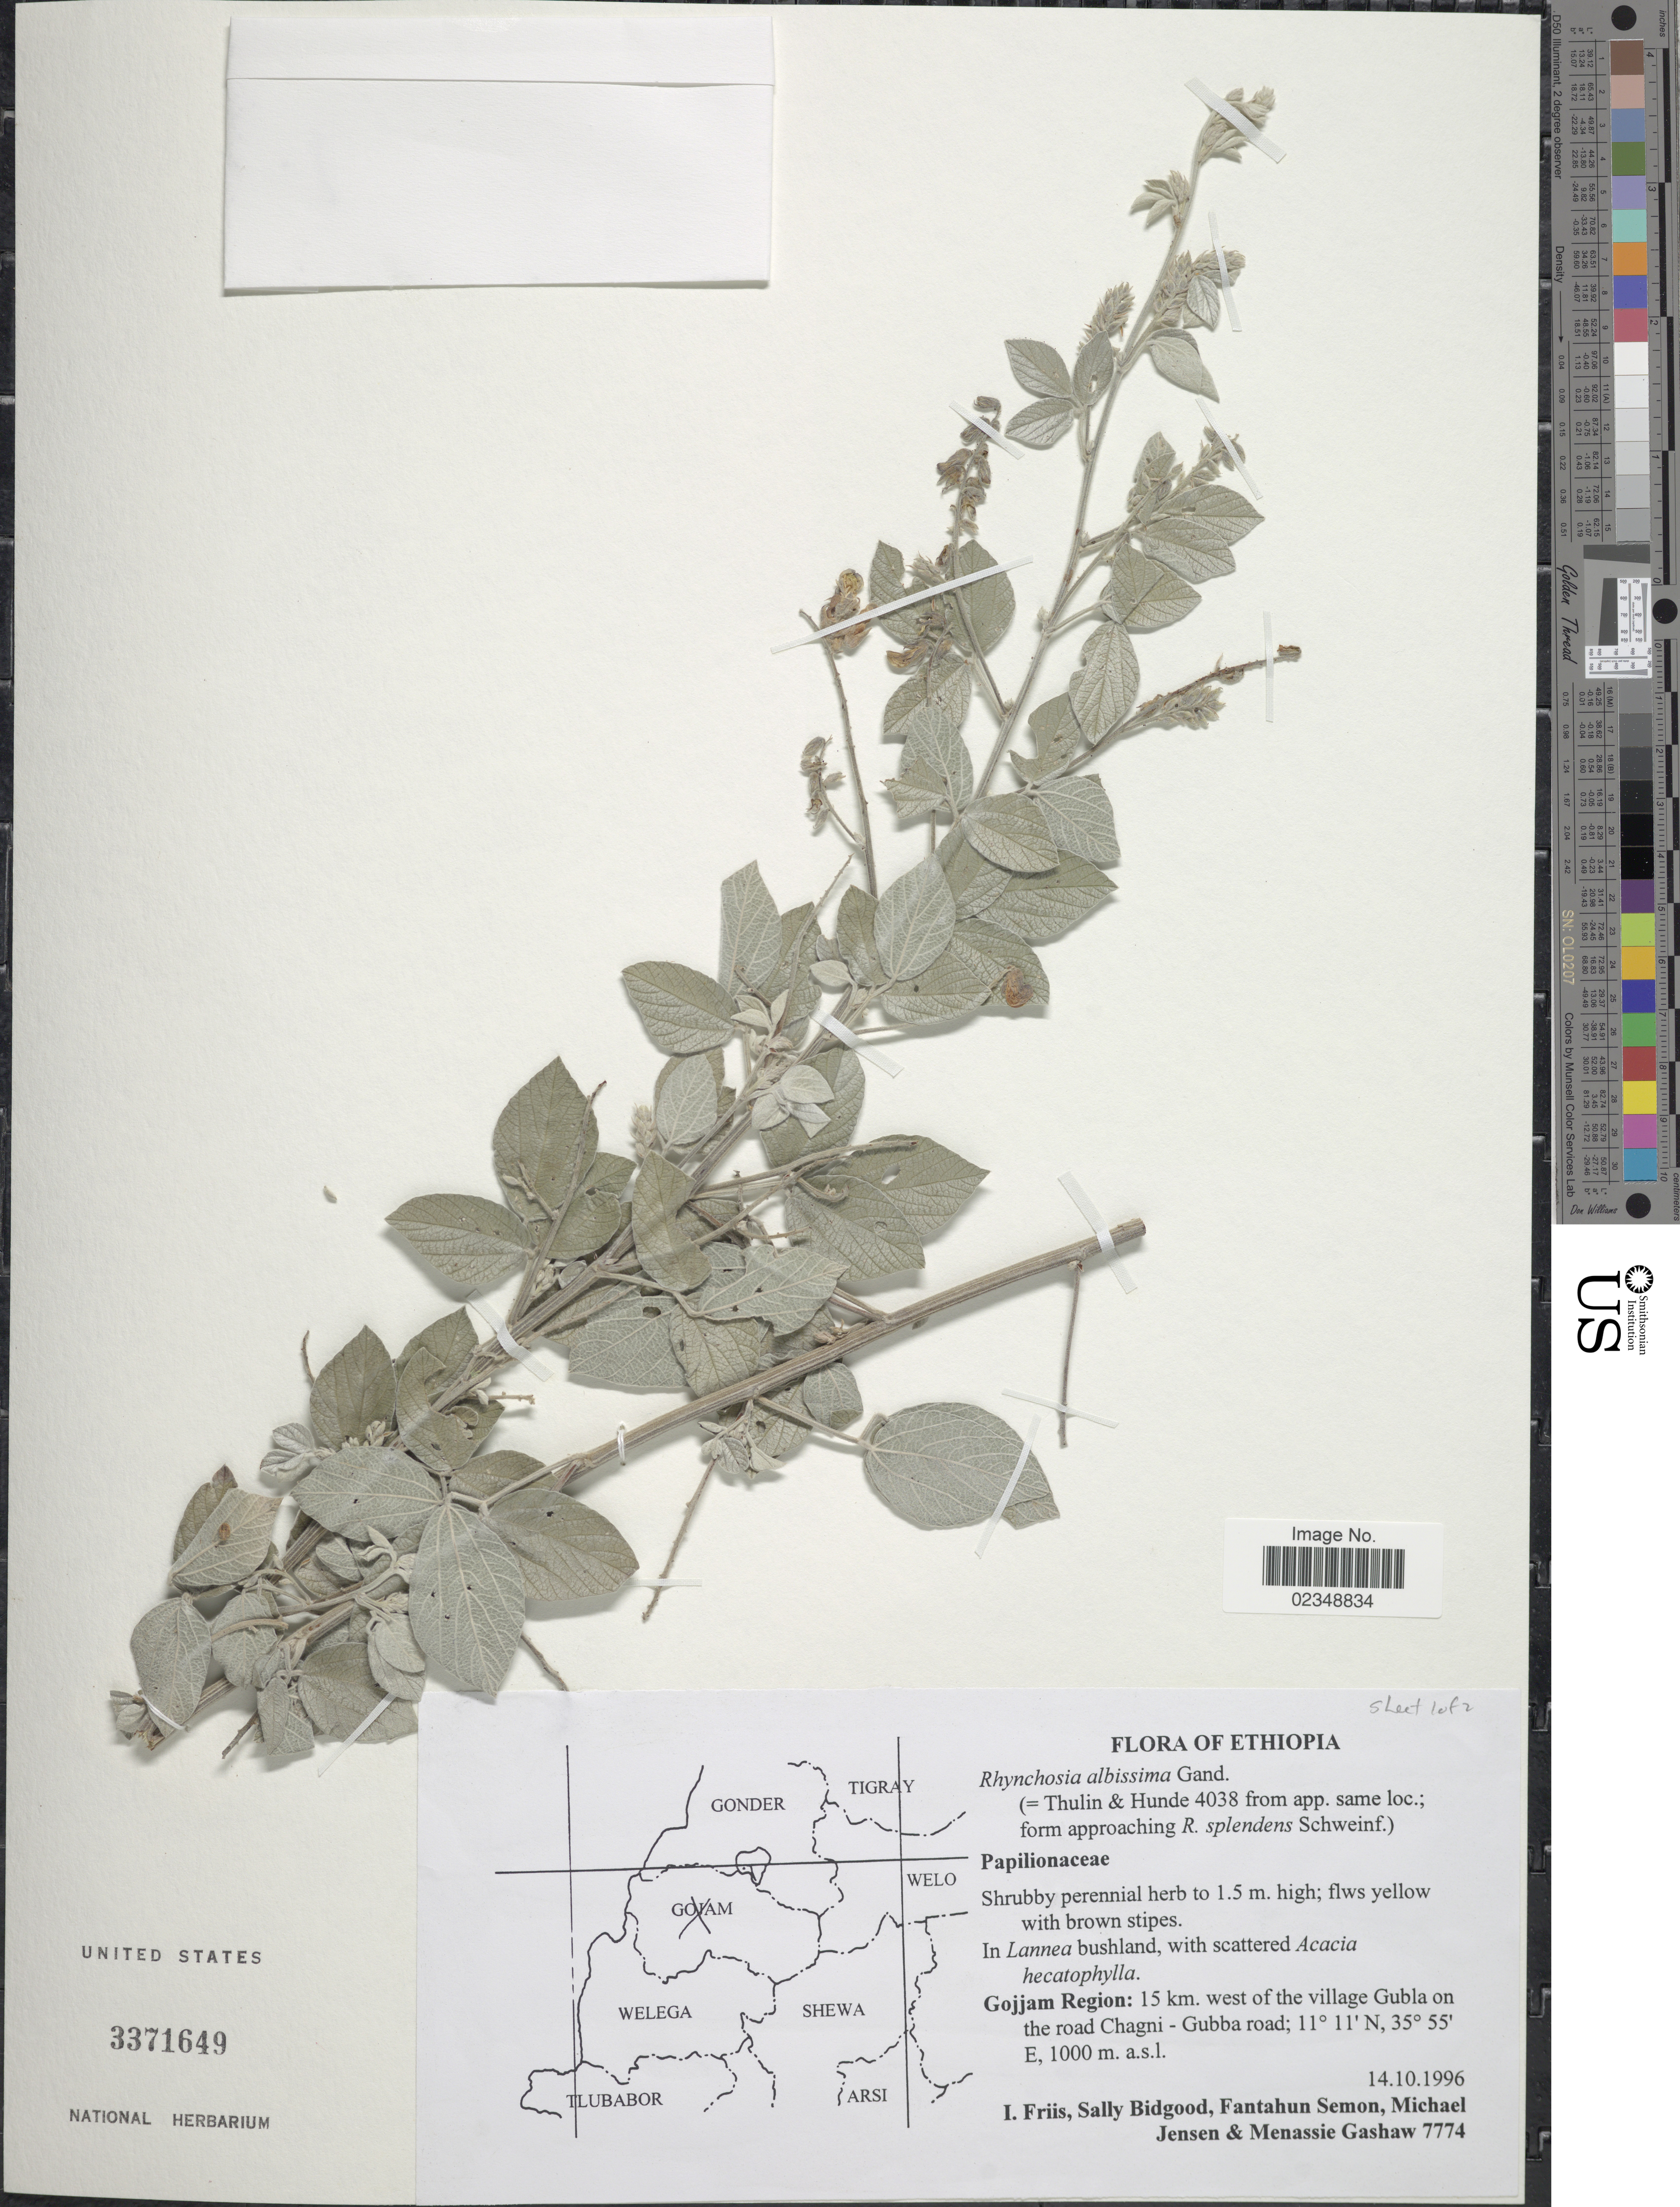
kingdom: Plantae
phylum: Tracheophyta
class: Magnoliopsida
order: Fabales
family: Fabaceae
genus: Rhynchosia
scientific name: Rhynchosia albomarginata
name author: Chiov.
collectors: I. Friis, S. Bidgood, F. Semon, M. Jensen & M. Gashaw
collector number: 7774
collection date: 1996-10-14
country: Ethiopia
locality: Gojjam Region: 15 km. west of the village Gubla on the road Chagni - Gubba road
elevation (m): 1000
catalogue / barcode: US 3371649